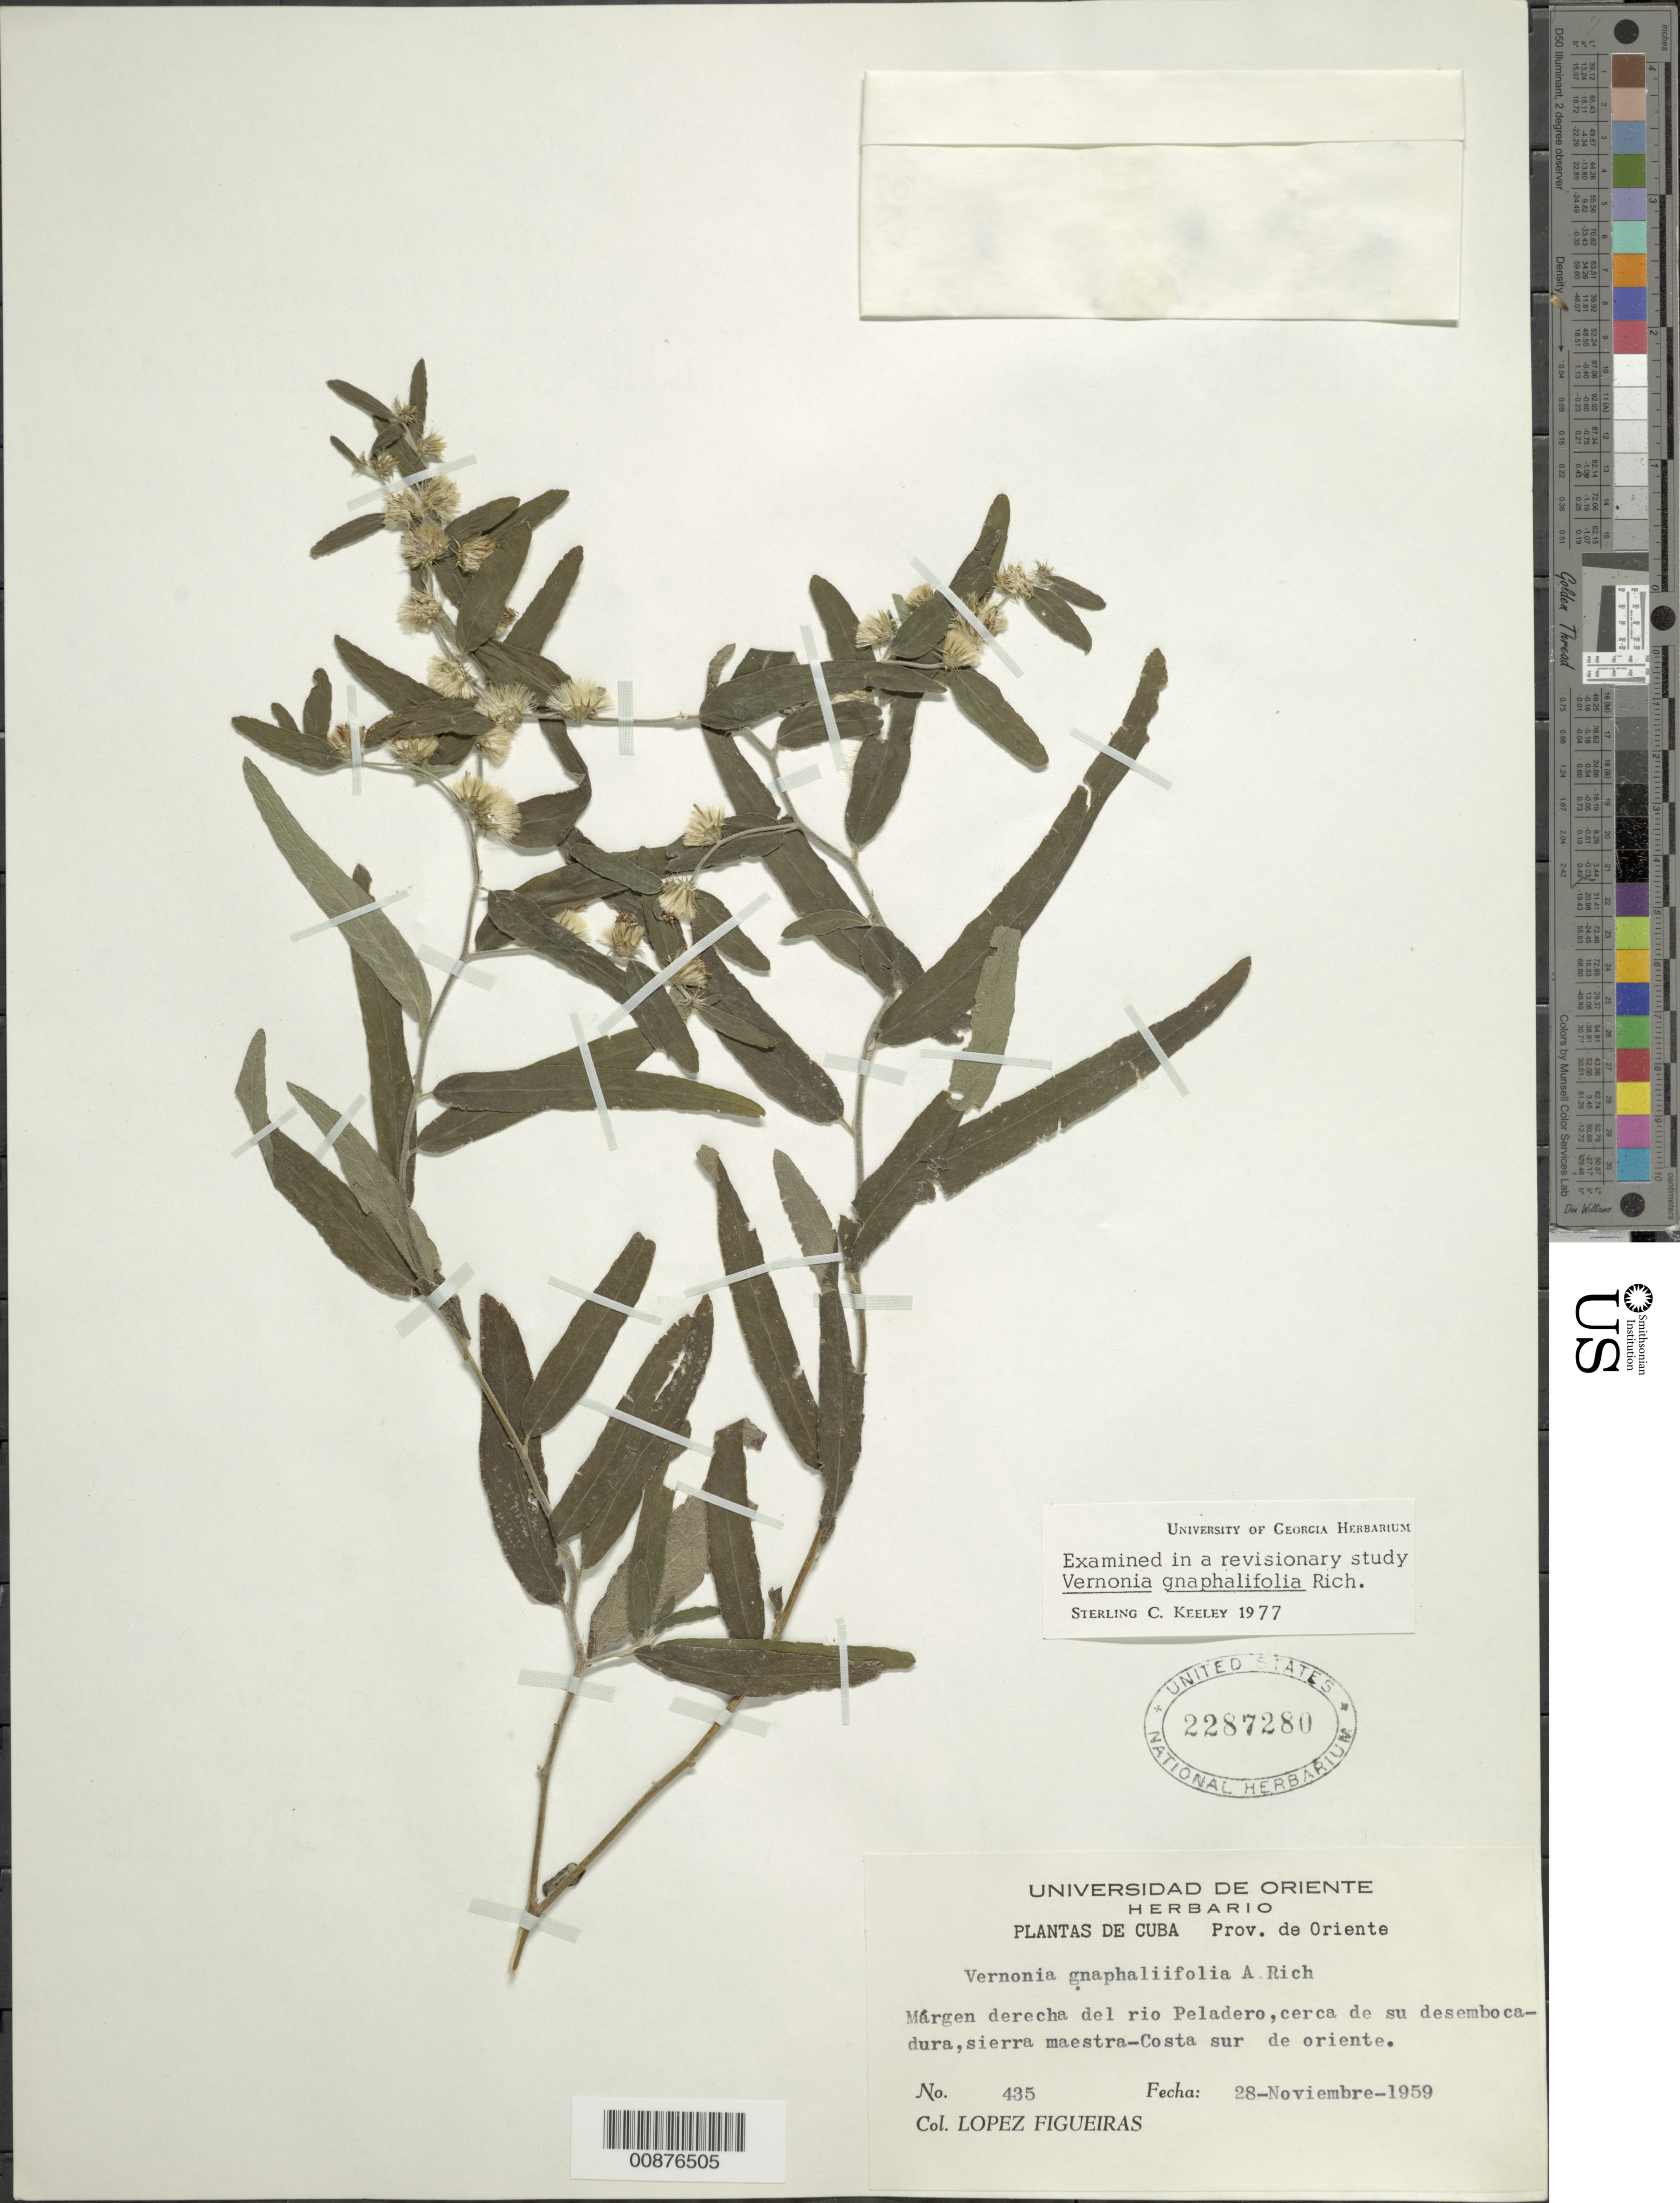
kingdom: Plantae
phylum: Tracheophyta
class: Magnoliopsida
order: Asterales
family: Asteraceae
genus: Lepidaploa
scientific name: Lepidaploa gnaphaliifolia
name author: (A. Rich.) H. Rob.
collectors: M. López Figueiras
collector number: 435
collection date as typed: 28 Nov 1959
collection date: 1959-11-28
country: Cuba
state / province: Oriente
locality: Márgen derecha del rio Peladero, Sierra Maestra-Costa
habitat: Cerca de su desemboca-dura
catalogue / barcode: US 2287280